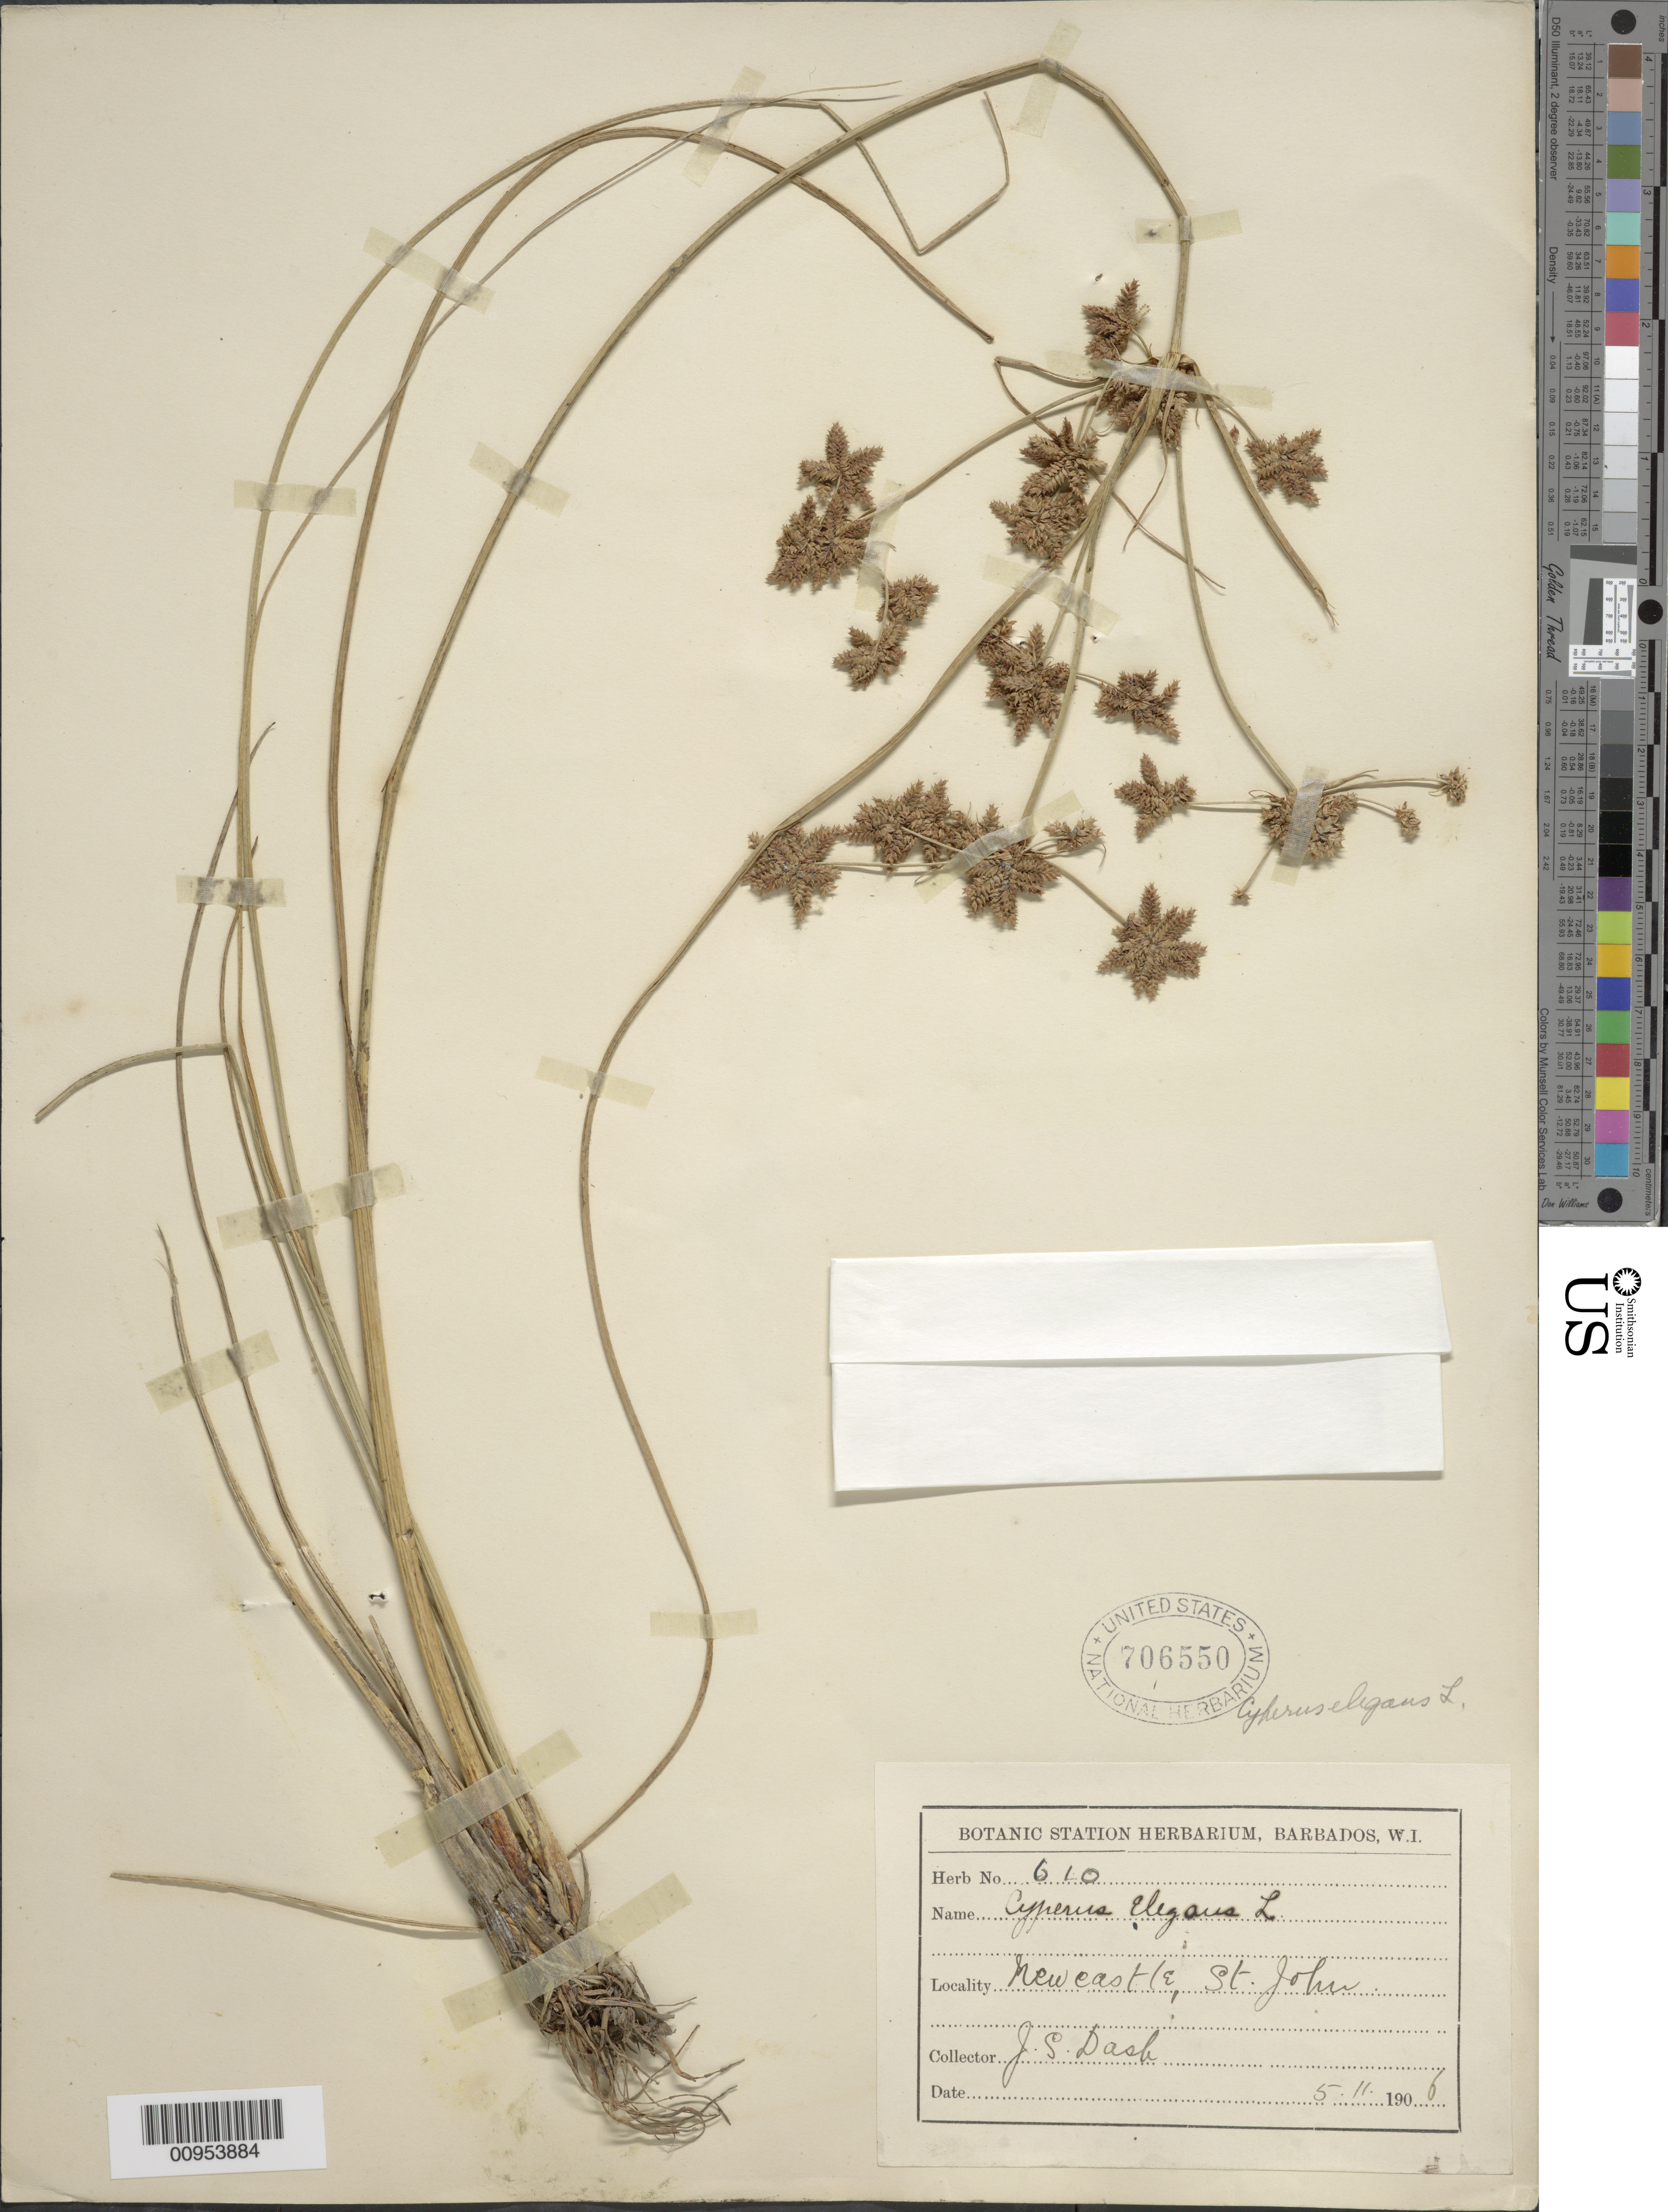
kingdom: Plantae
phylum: Tracheophyta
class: Liliopsida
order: Poales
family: Cyperaceae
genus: Cyperus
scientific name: Cyperus elegans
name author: L.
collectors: J. Dash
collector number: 610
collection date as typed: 05 Nov 1906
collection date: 1906-11-05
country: Barbados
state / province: Saint John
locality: Newcastle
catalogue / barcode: US 706550